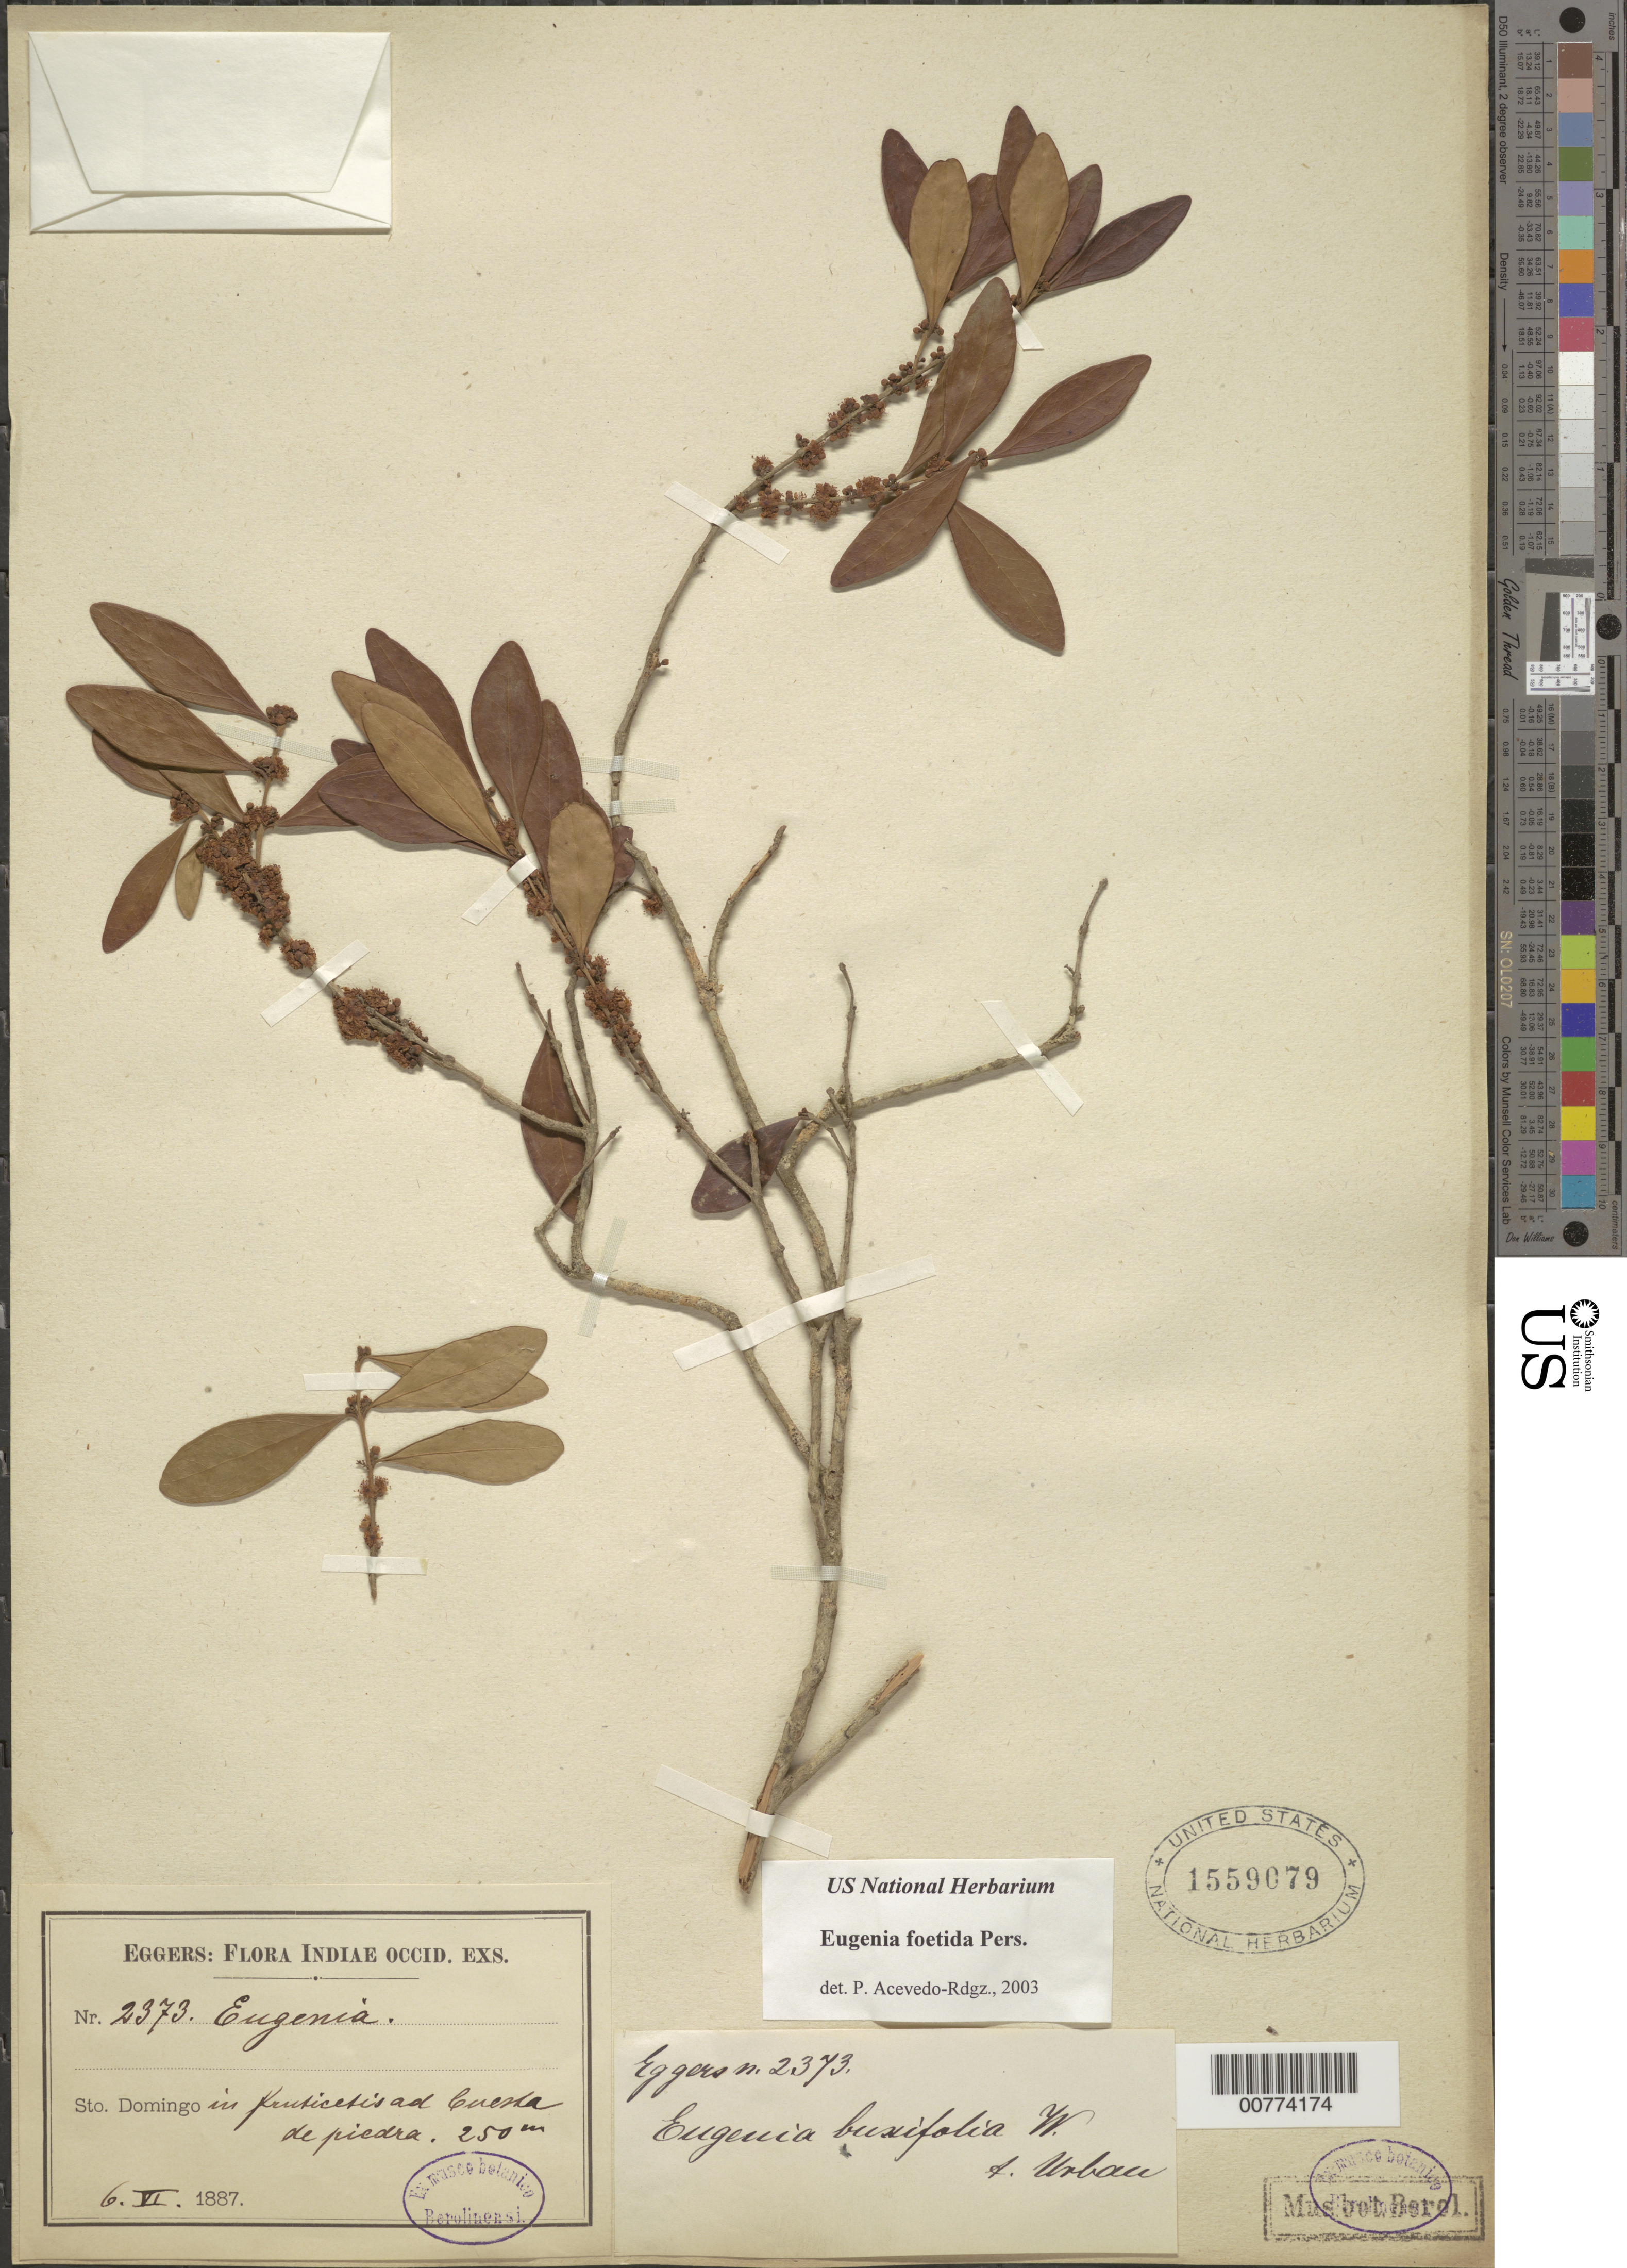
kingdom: Plantae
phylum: Tracheophyta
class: Magnoliopsida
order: Myrtales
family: Myrtaceae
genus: Eugenia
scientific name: Eugenia foetida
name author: Pers.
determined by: Acevedo-Rodríguez, P., (BOT), Smithsonian Institution - National Museum of Natural History (UNITED STATES)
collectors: H. F. A. von Eggers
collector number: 2373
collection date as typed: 06 Jun 1887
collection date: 1887-06-06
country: Dominican Republic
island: Hispaniola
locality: Cuenca de Piedra.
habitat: In fruticetis.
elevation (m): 250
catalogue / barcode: US 1559079